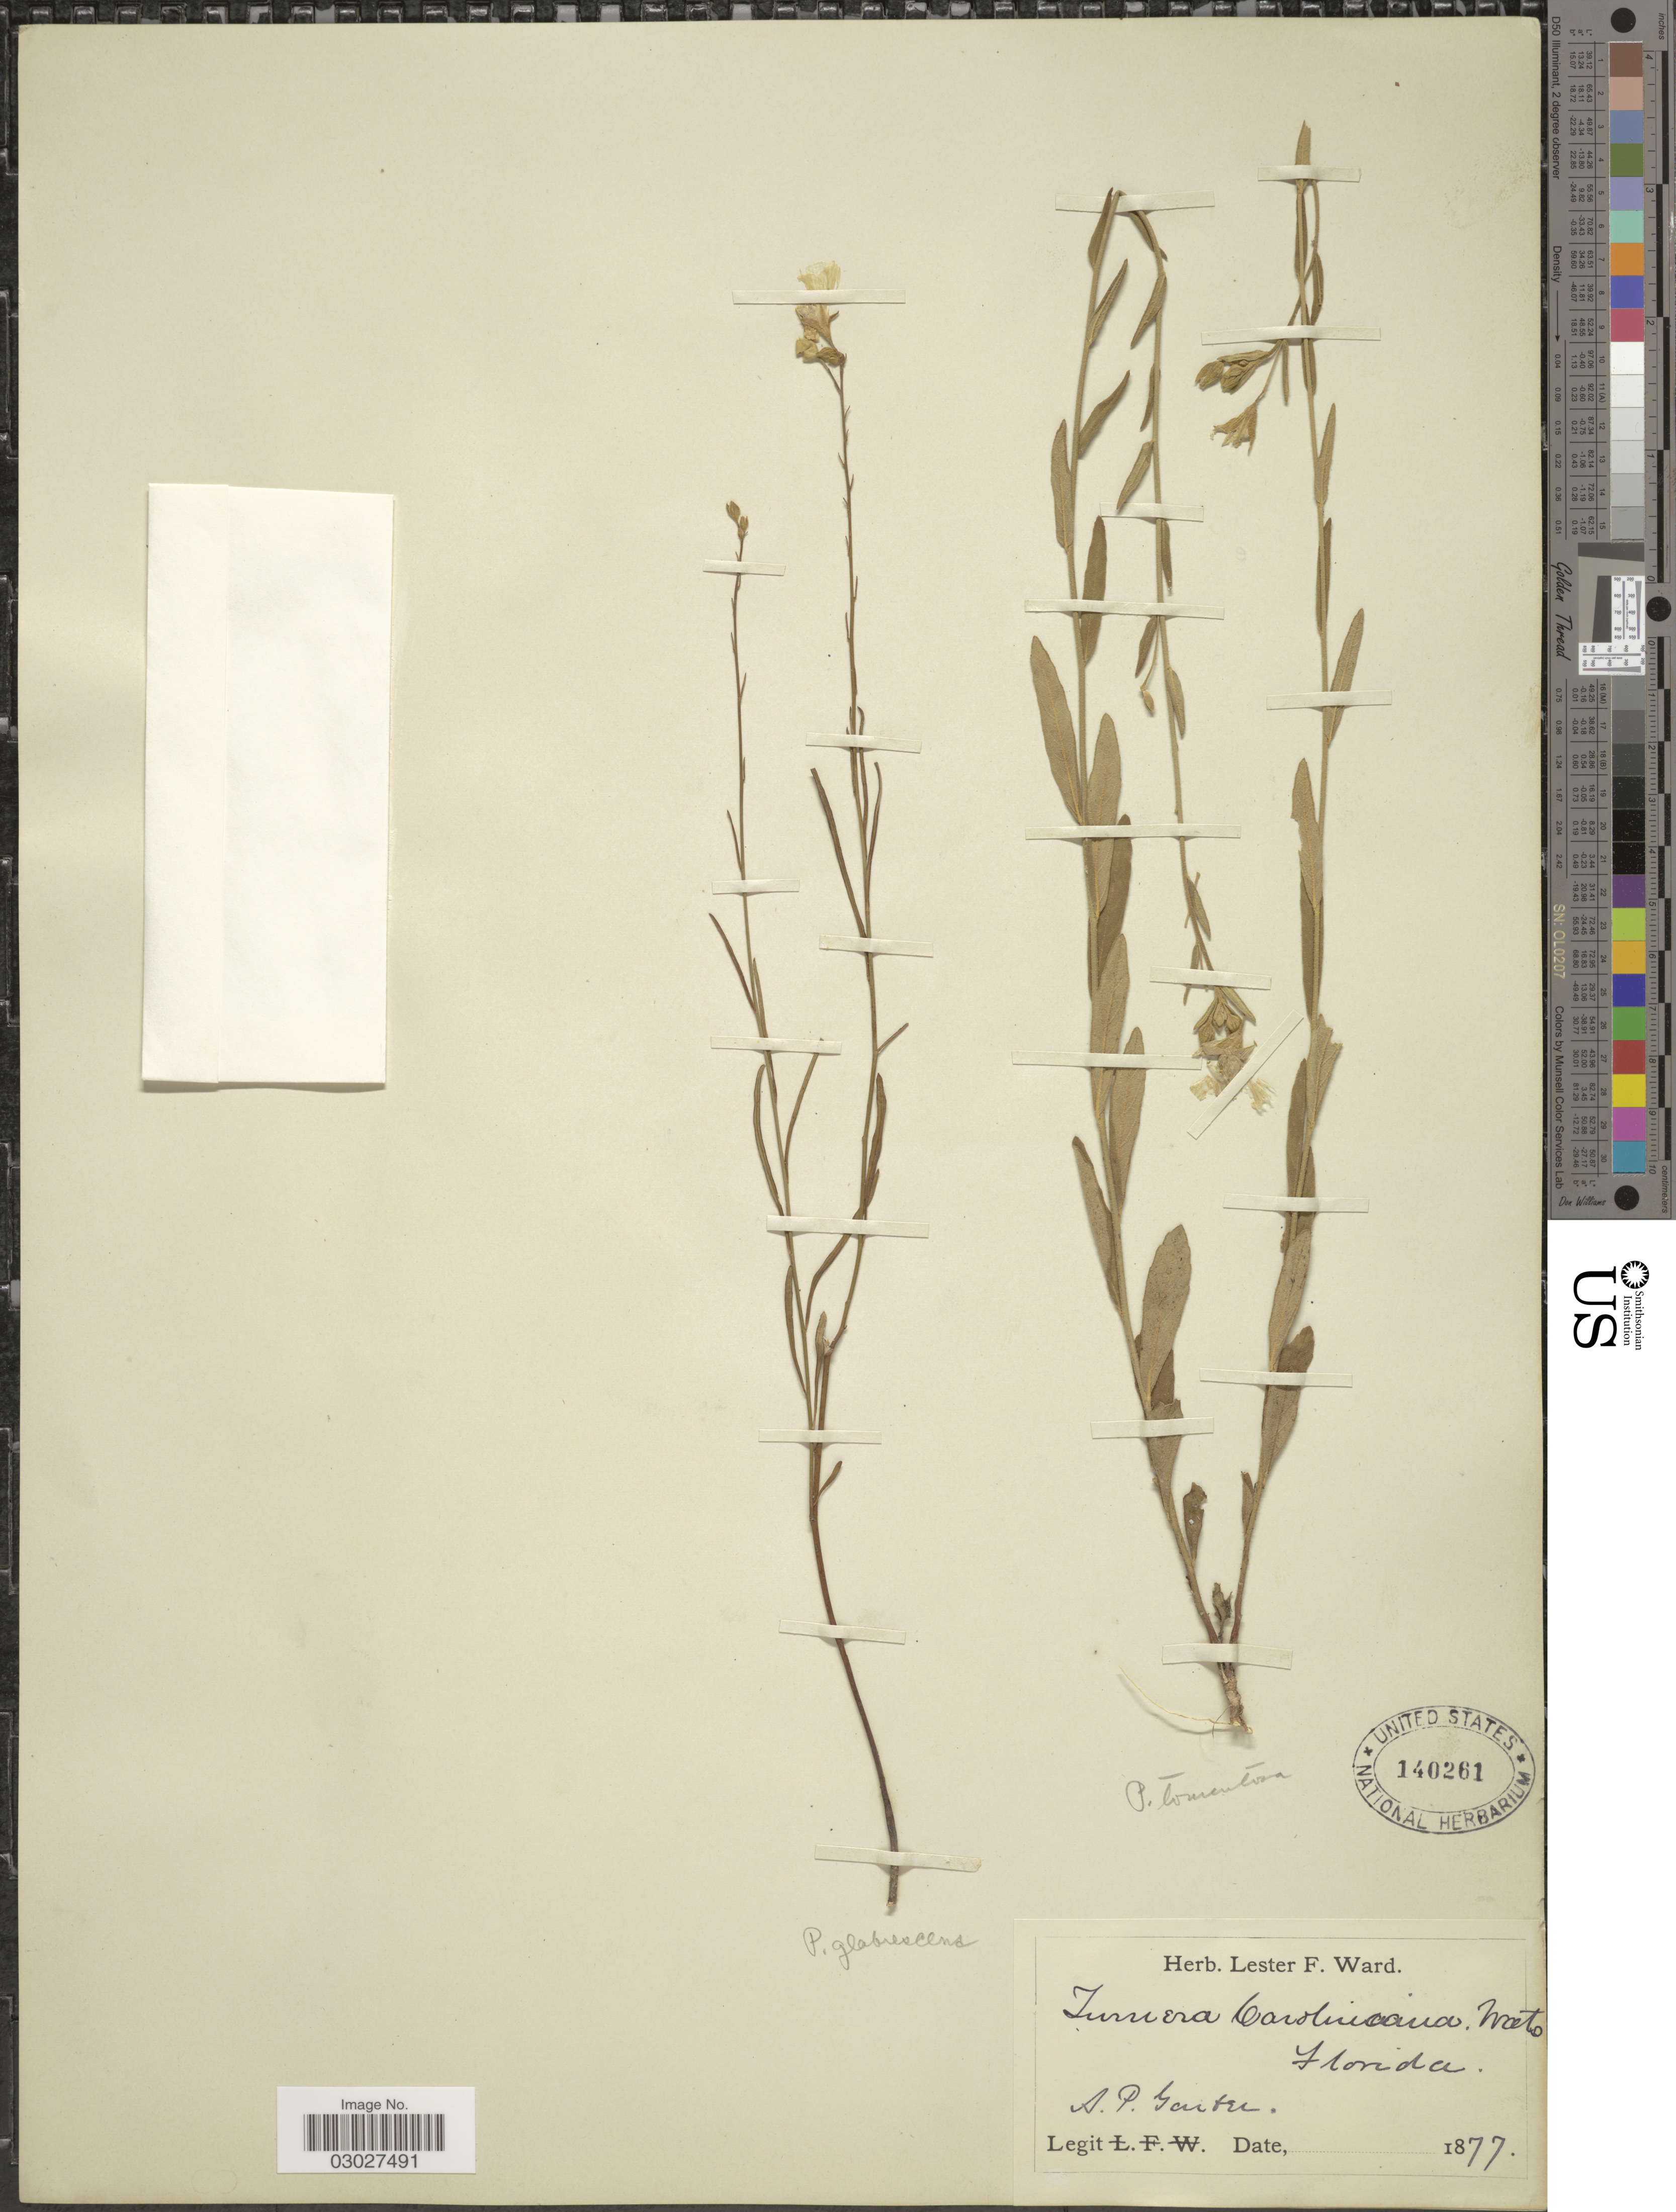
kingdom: Plantae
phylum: Tracheophyta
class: Magnoliopsida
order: Malpighiales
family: Turneraceae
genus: Piriqueta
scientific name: Piriqueta cistoides subsp. caroliniana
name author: (Walter) Arbo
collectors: A. Gaibee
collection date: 1877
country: United States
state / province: Florida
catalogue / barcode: US 140261